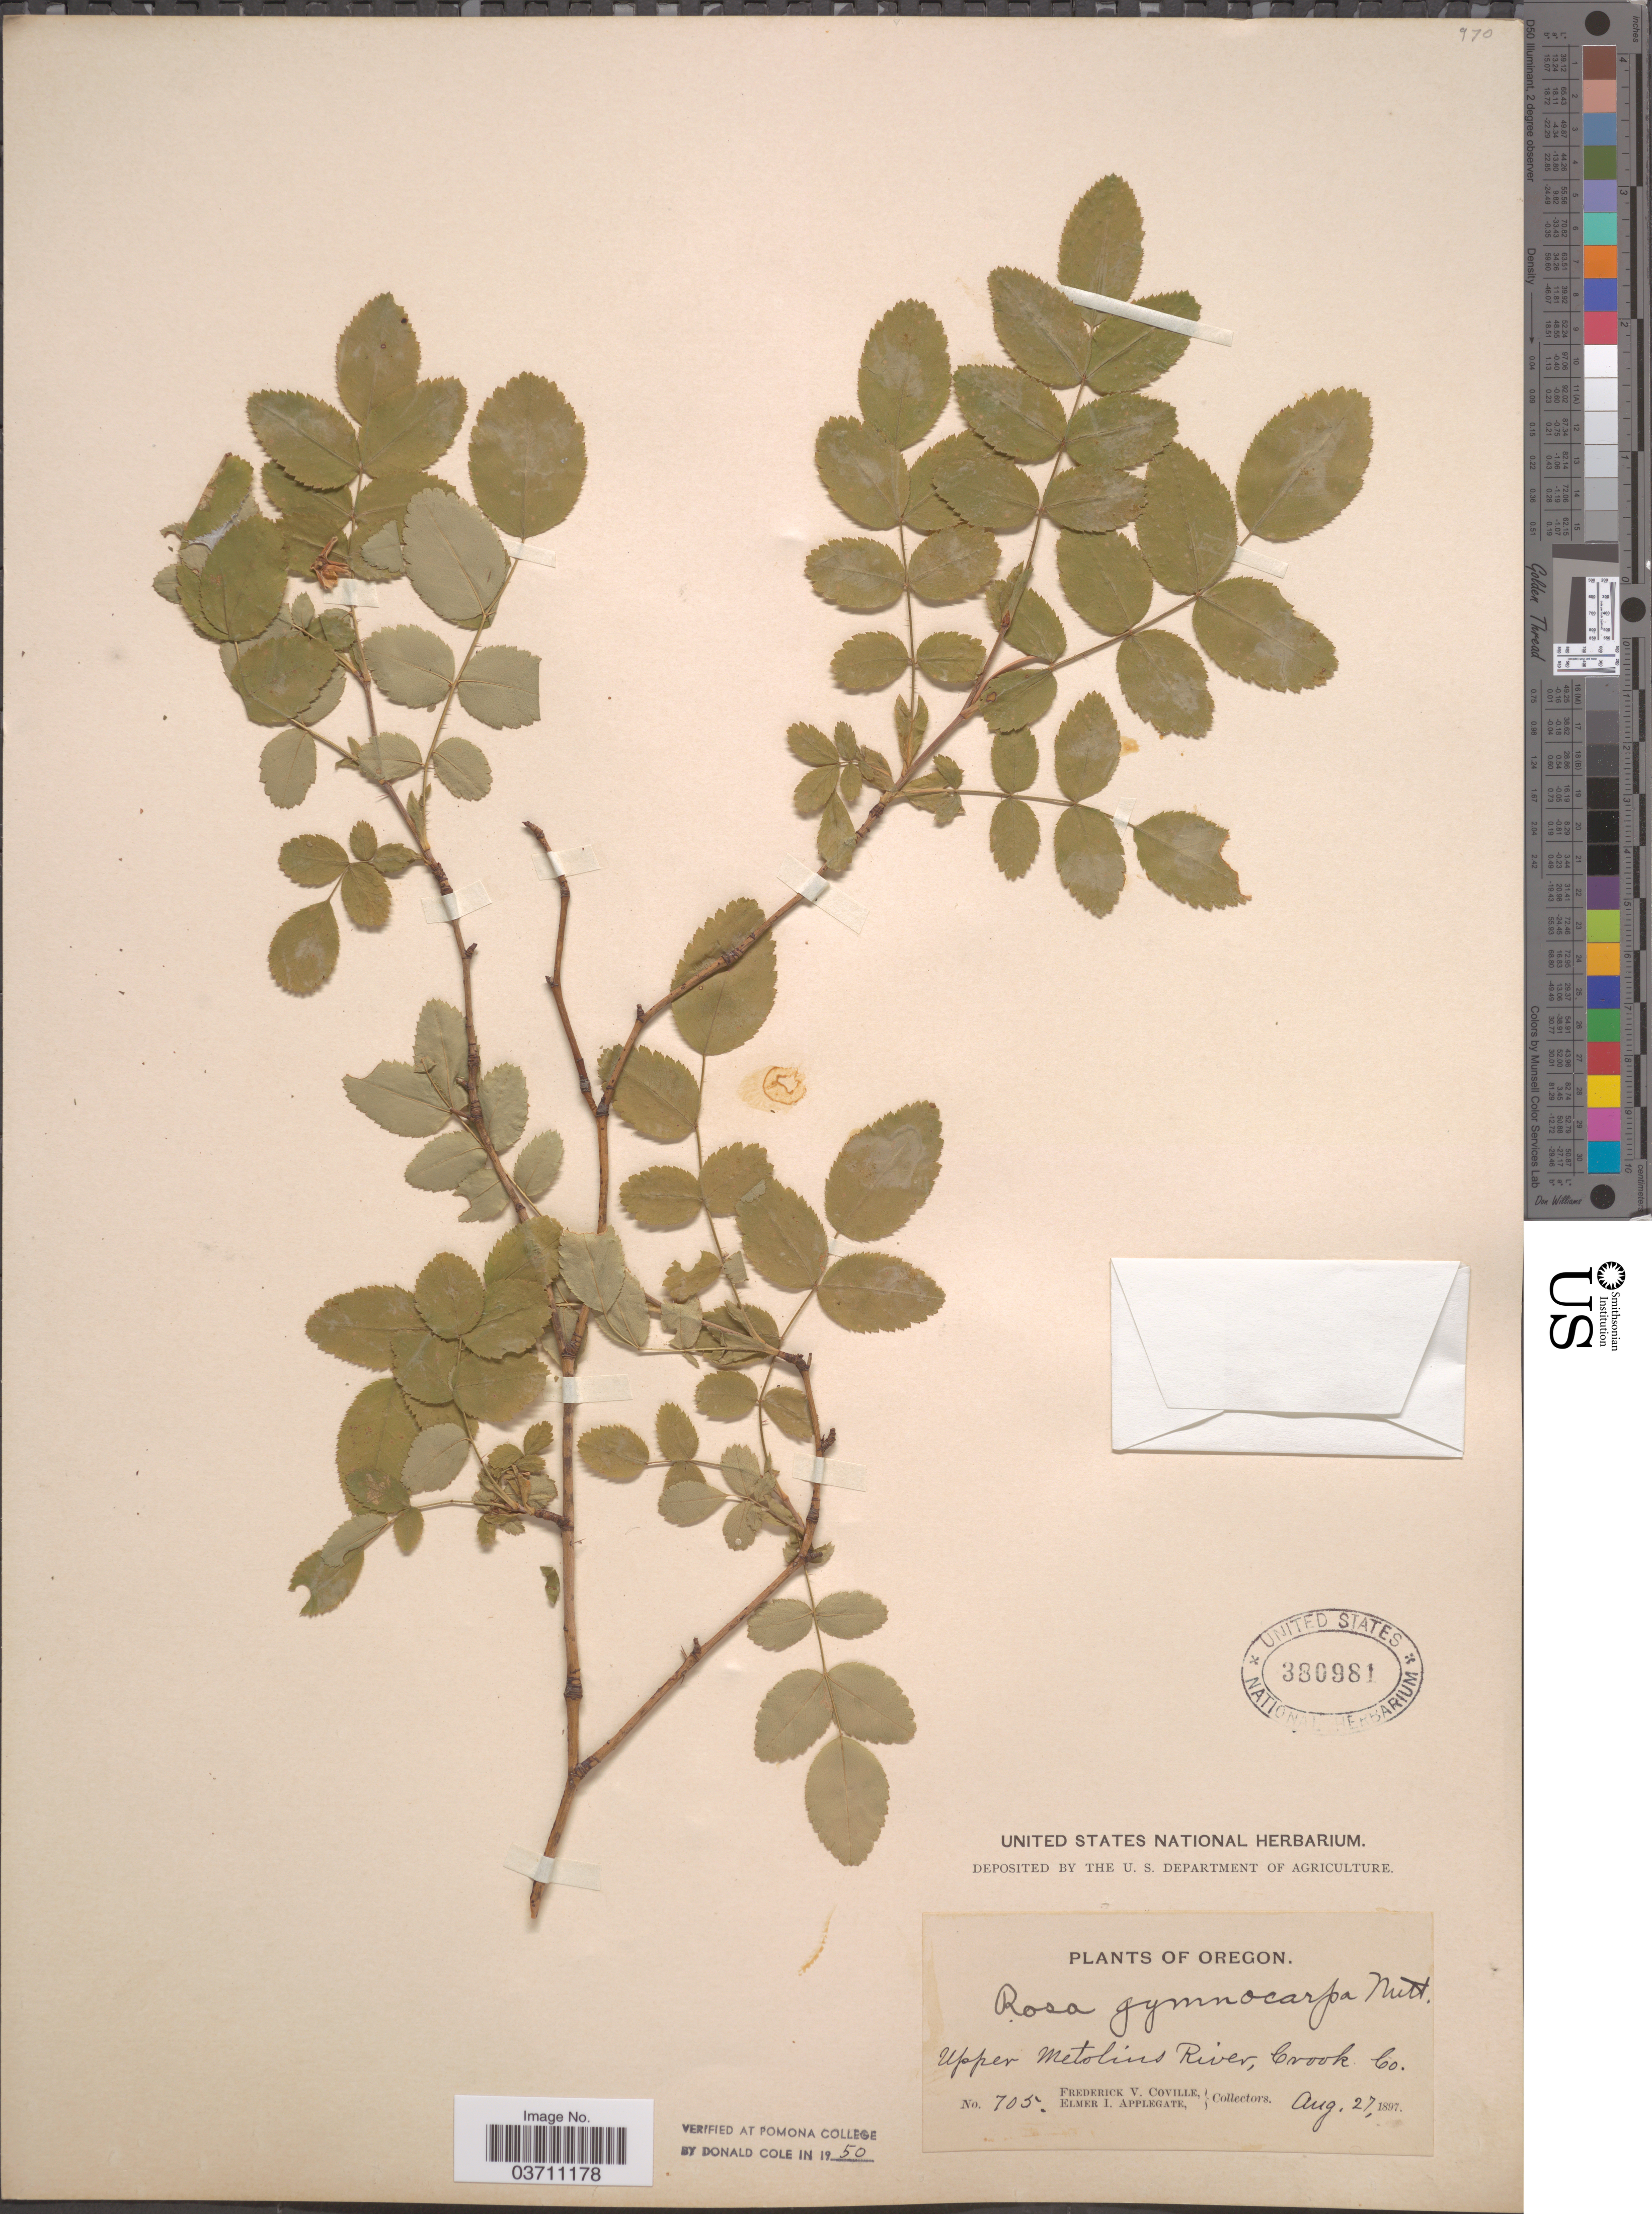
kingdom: Plantae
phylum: Tracheophyta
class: Magnoliopsida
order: Rosales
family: Rosaceae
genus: Rosa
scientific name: Rosa gymnocarpa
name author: Nutt.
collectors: F. V. Coville & E. I. Applegate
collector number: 705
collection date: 1897-08-27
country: United States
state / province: Oregon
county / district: Crook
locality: Upper Metolius River, Crook Co.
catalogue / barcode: US 380981